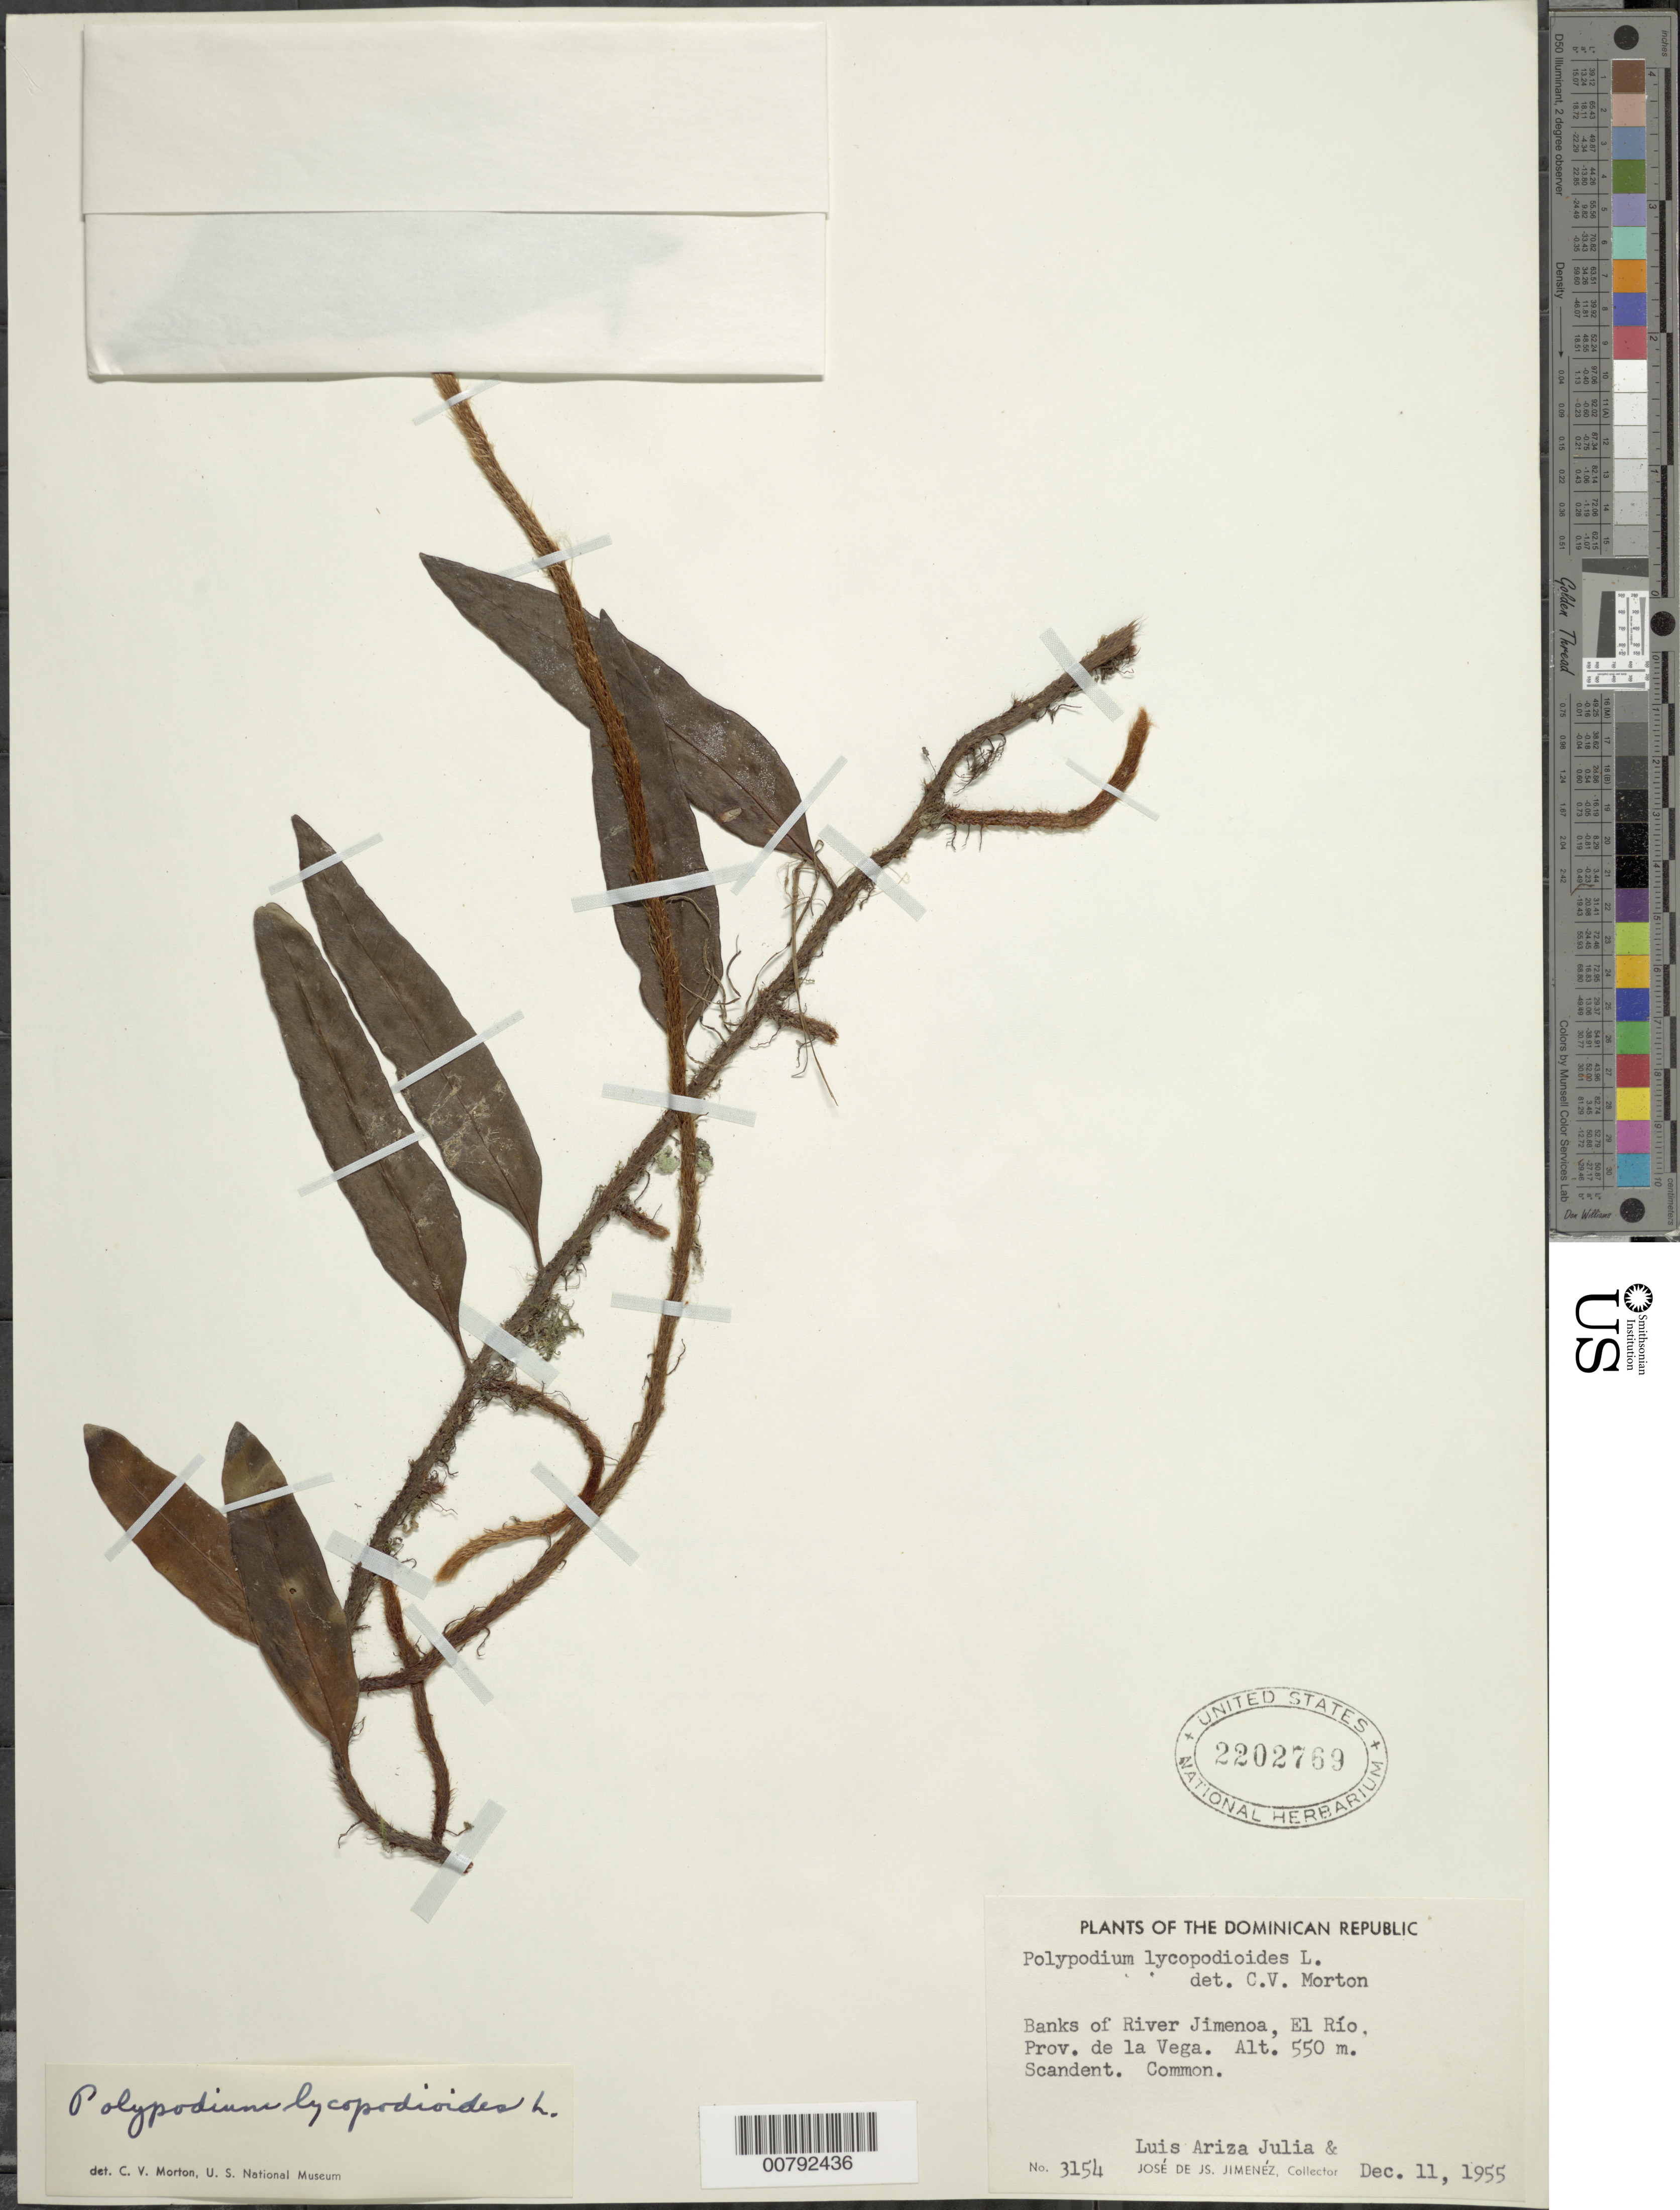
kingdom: Plantae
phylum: Tracheophyta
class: Polypodiopsida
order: Polypodiales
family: Polypodiaceae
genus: Microgramma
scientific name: Microgramma lycopodioides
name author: (L.) Copel.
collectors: J. J. Jiménez & L. Ariza-Julia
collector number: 3154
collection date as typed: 11 Dec 1955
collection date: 1955-12-11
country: Dominican Republic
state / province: La Vega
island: Hispaniola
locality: Jimenoa River, El Río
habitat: Riverbanks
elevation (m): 550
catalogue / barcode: US 2202769